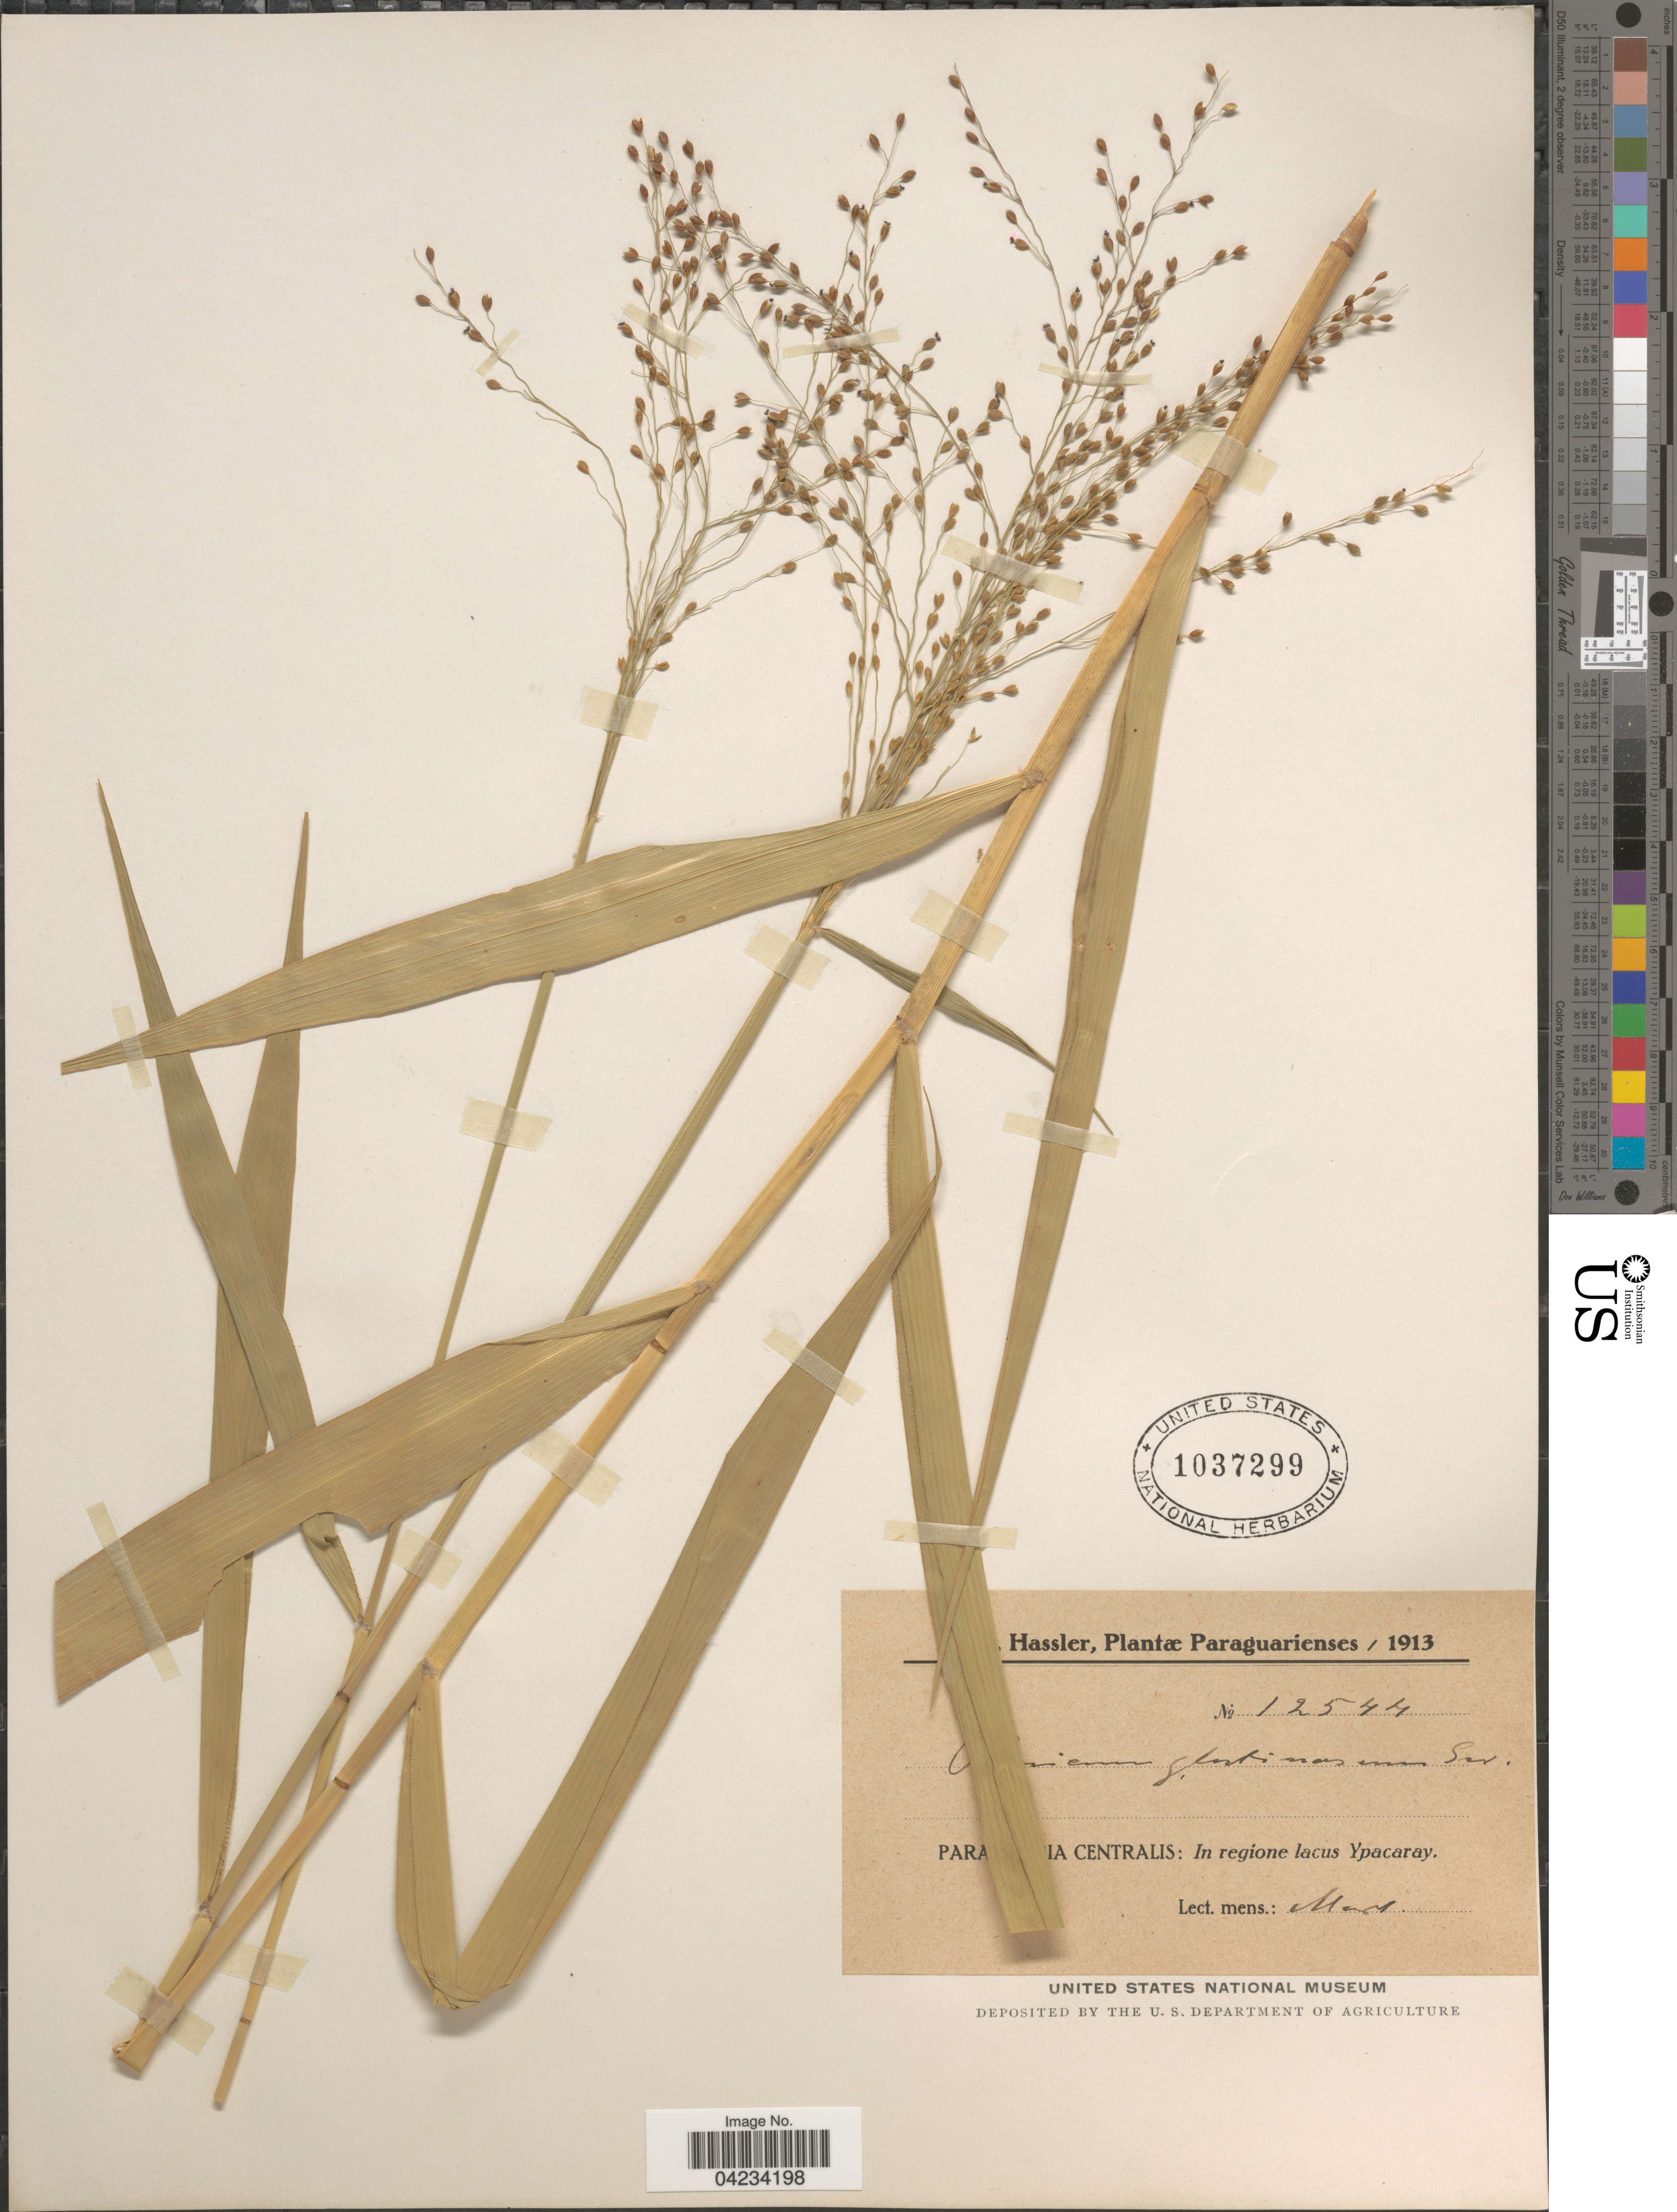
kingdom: Plantae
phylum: Tracheophyta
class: Liliopsida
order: Poales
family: Poaceae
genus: Homolepis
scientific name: Homolepis glutinosa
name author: (Sw.) Zuloaga & Soderstr.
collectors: E. Hassler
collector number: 12544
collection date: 1913-03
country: Paraguay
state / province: Paraguari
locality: Centralis: In regione lacus Ypacaray.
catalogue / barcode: US 1037299